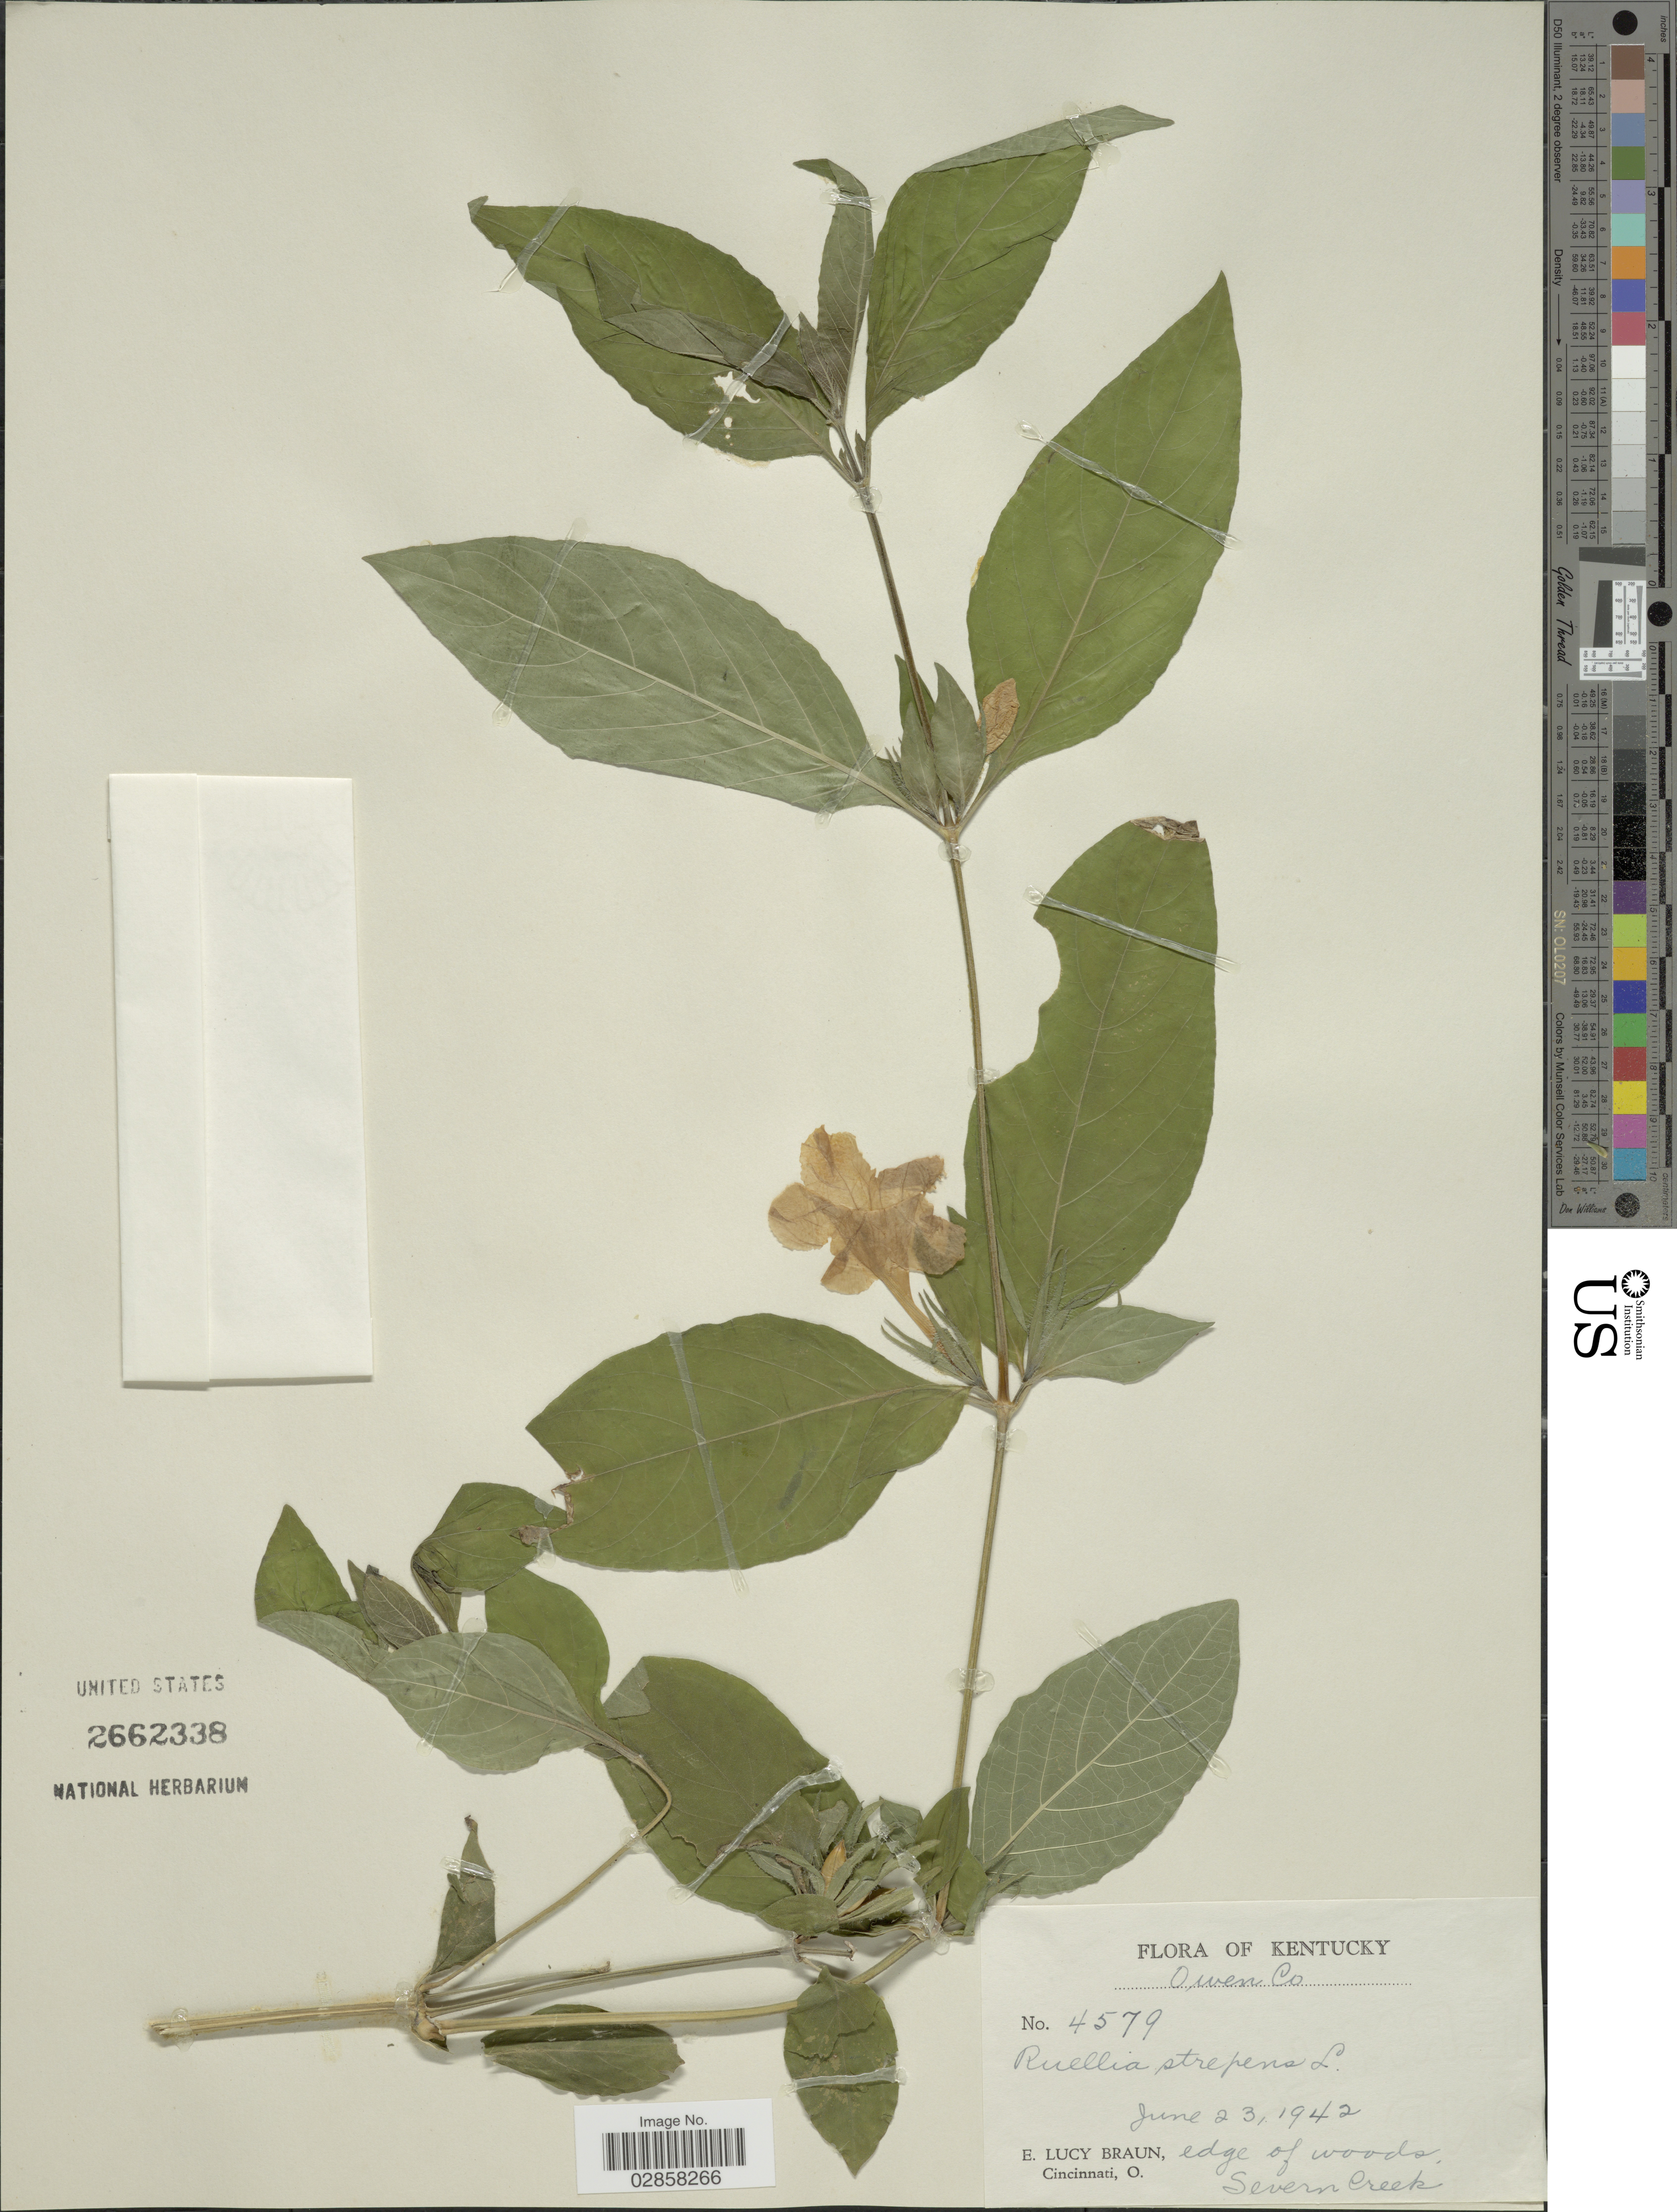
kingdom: Plantae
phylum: Tracheophyta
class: Magnoliopsida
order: Lamiales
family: Acanthaceae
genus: Ruellia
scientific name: Ruellia strepens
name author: L.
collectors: E. L. Braun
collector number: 4579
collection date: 1942-06-23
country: United States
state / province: Kentucky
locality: Owen Co. Edge of woods, Severn Creek.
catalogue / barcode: US 2662338